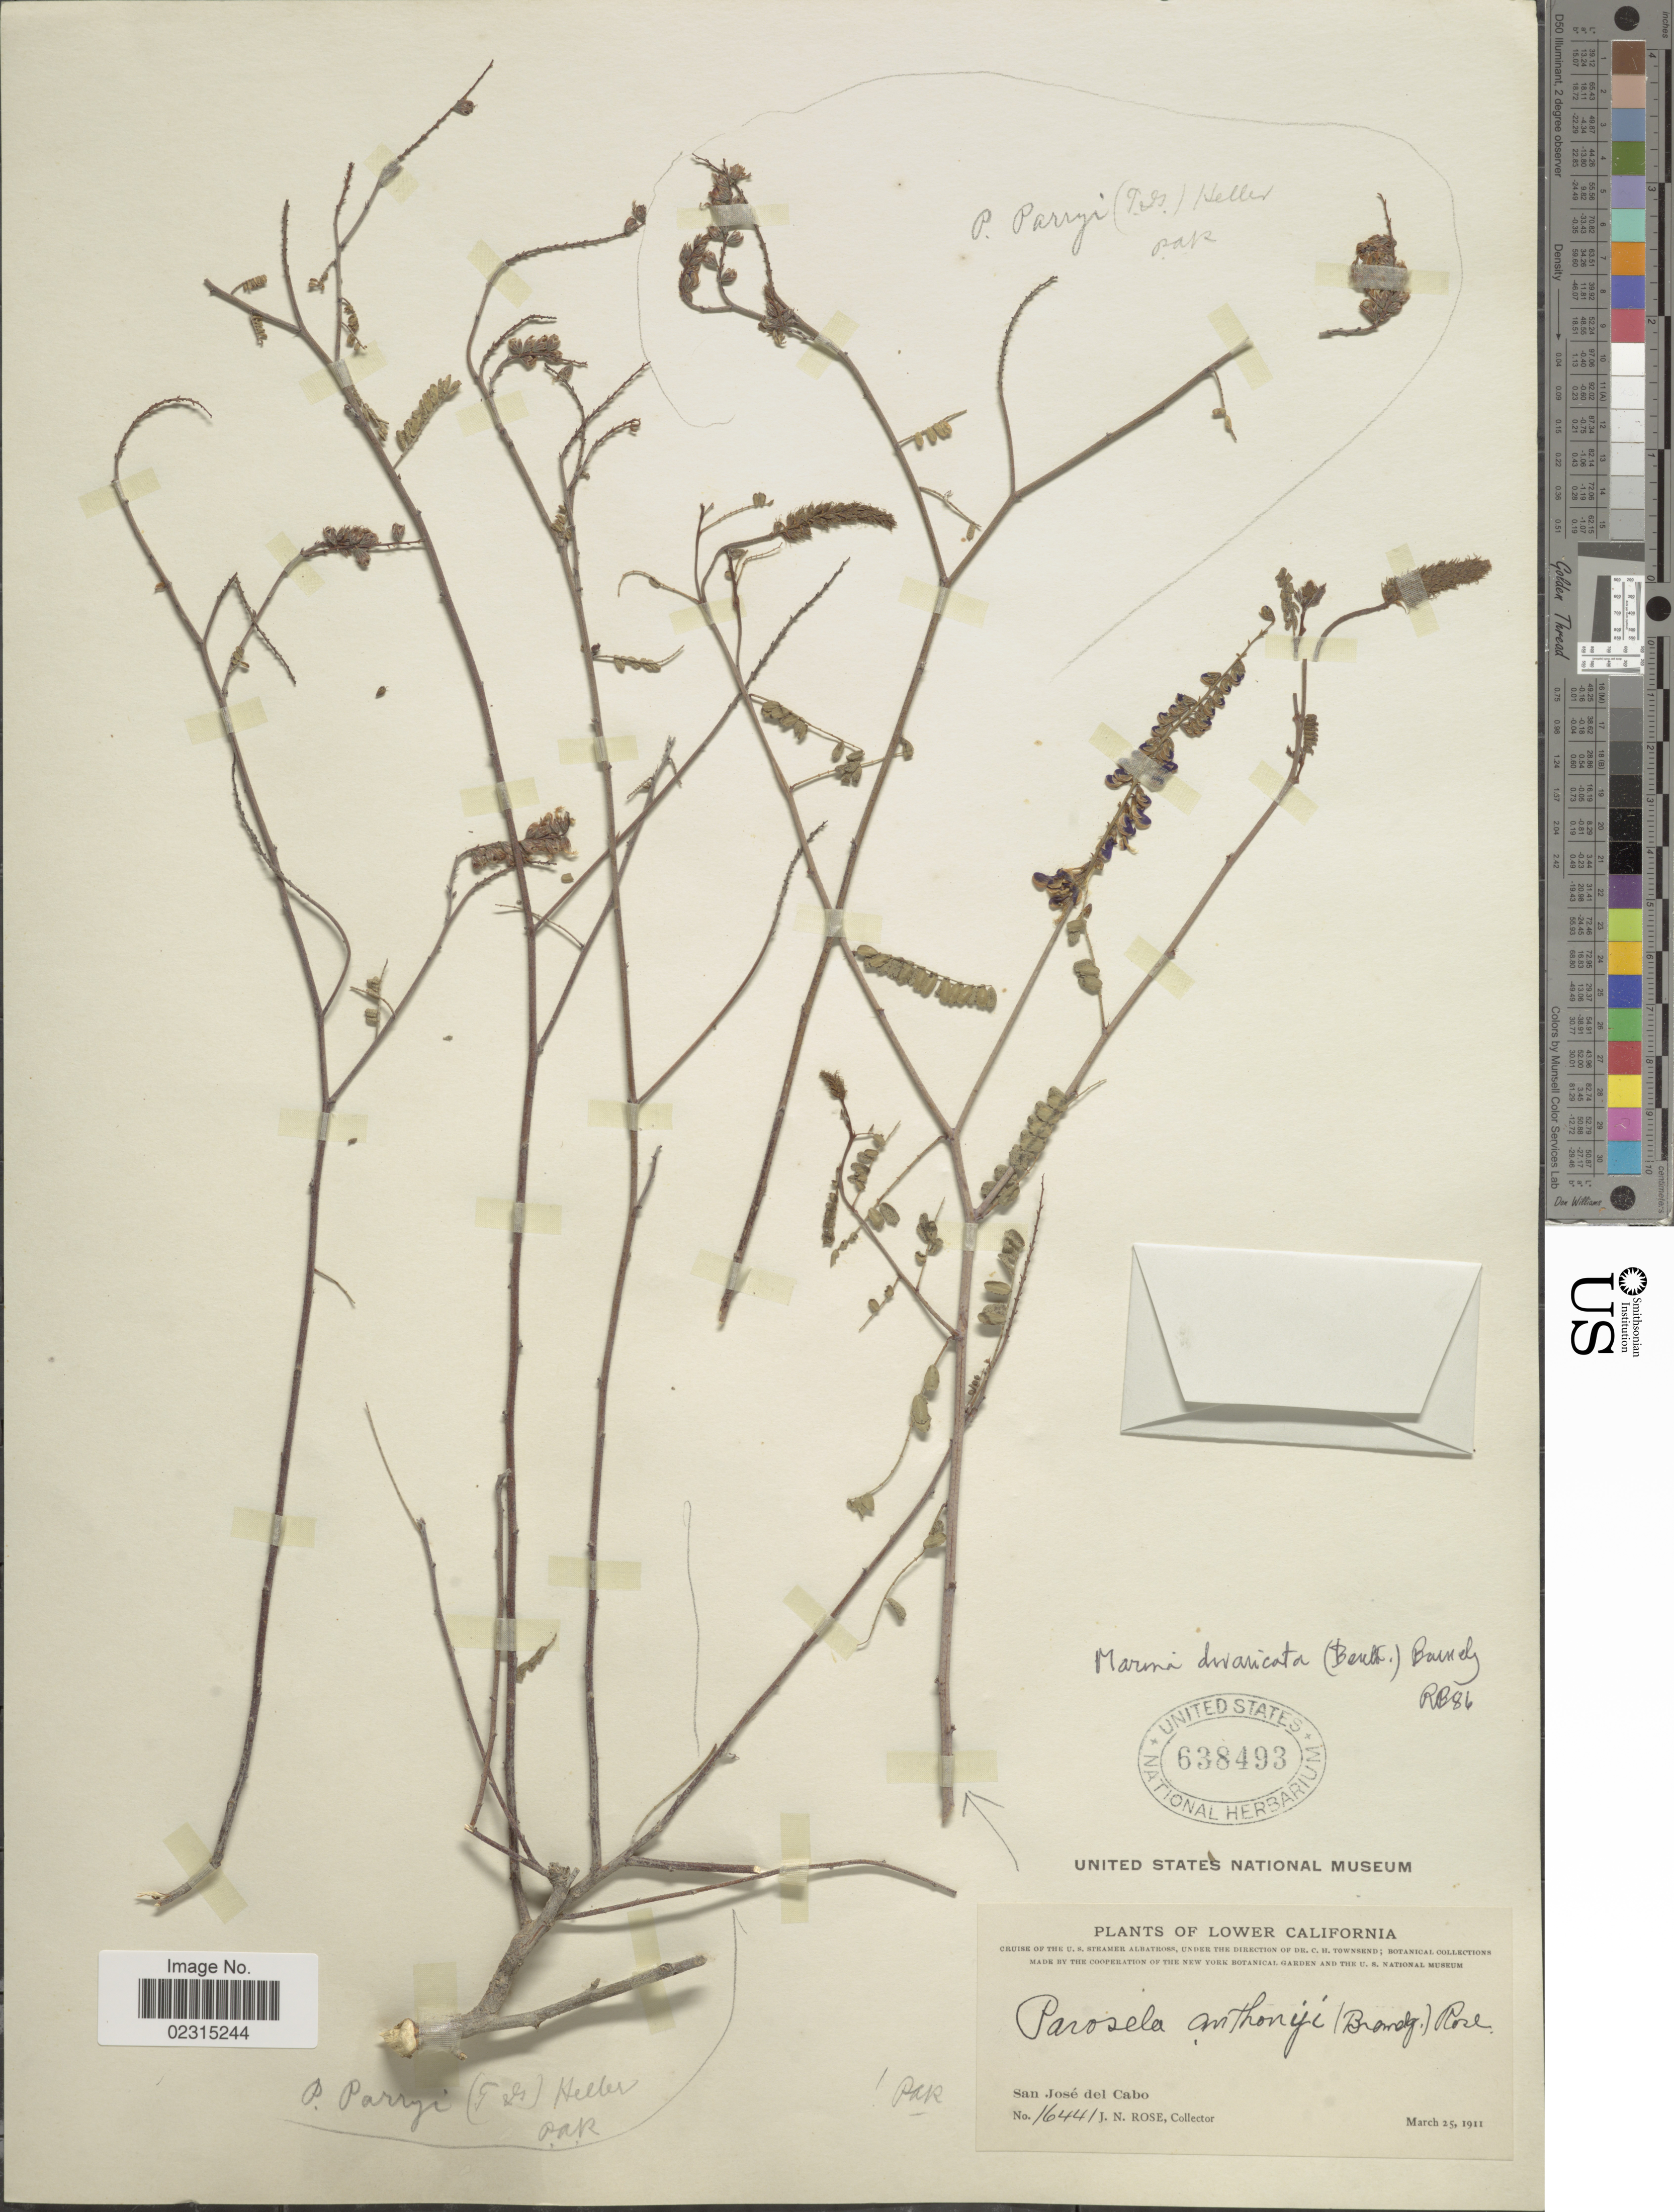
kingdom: Plantae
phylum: Tracheophyta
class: Magnoliopsida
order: Fabales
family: Fabaceae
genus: Marina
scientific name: Marina divaricata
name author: (Benth.) Barneby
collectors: J. N. Rose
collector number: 16441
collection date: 1911-03-25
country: Mexico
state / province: Baja California Sur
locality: Lower California, San José del Cabo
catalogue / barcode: US 638493